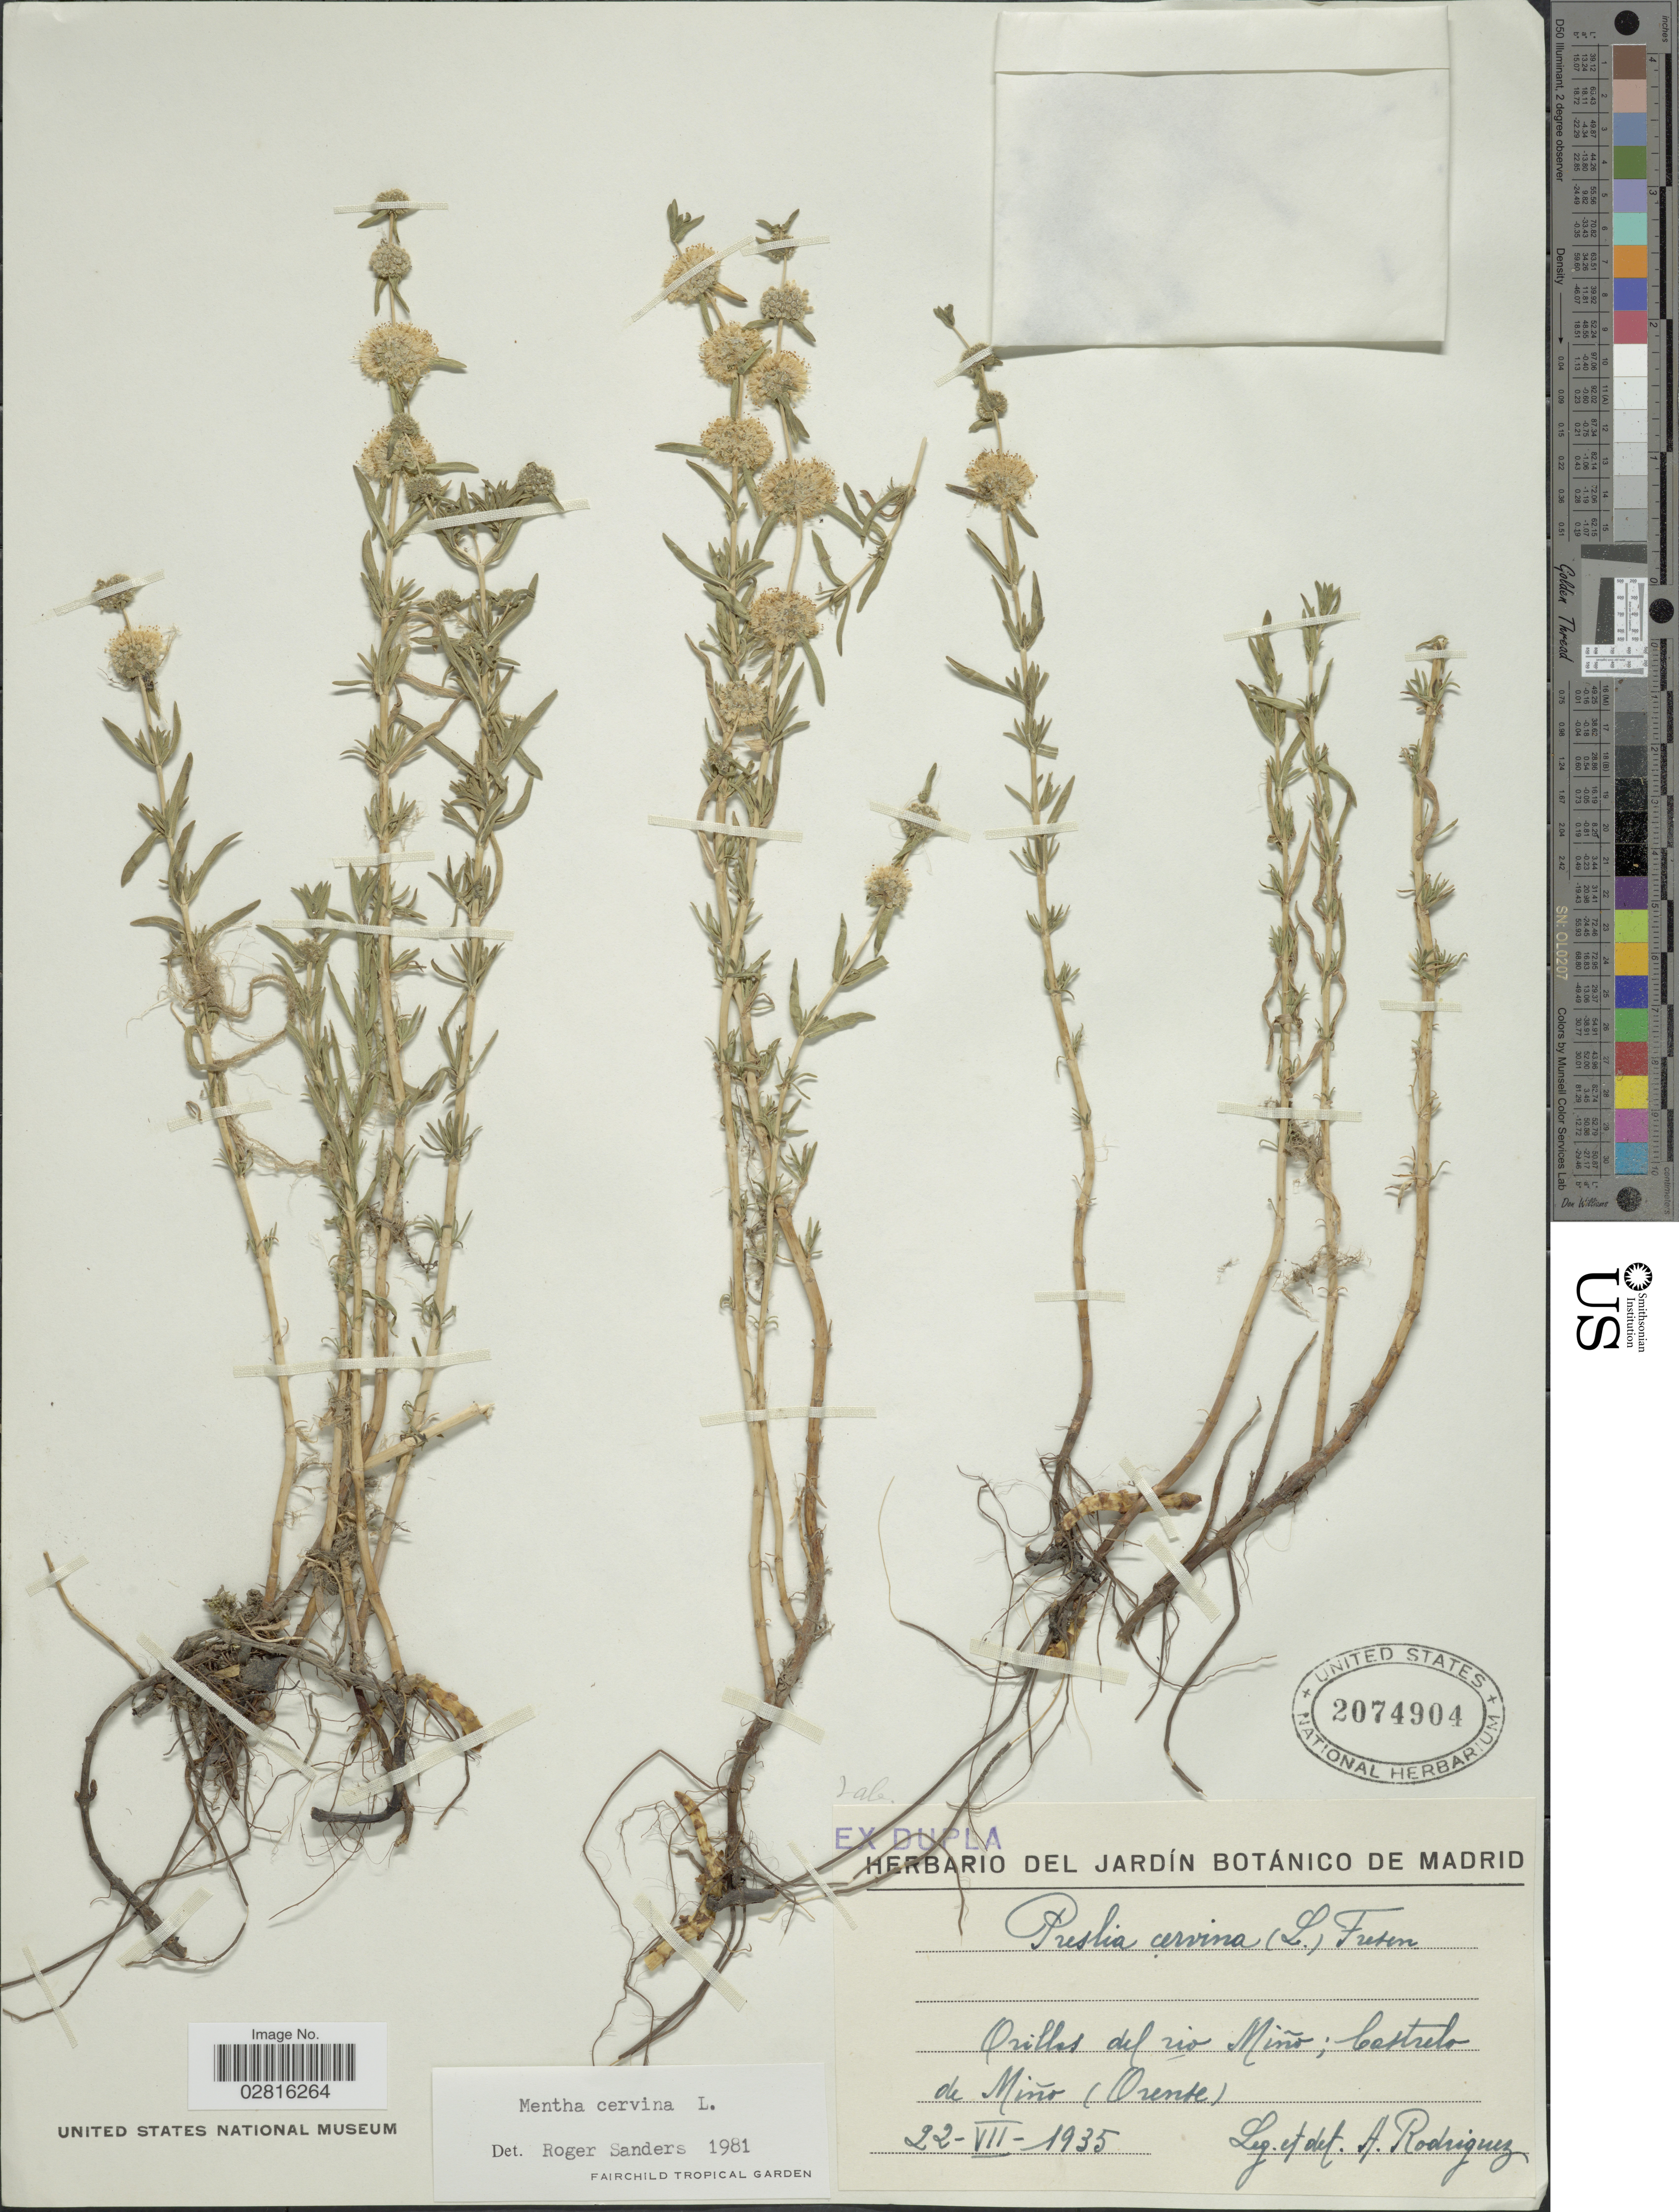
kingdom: Plantae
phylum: Tracheophyta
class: Magnoliopsida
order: Lamiales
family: Lamiaceae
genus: Mentha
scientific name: Mentha cervina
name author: L.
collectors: A. Rodriguez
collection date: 1935-07-22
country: Spain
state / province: Madrid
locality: Orillas del rio Miño; Castrelo de Miño (Orente).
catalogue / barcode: US 2074904